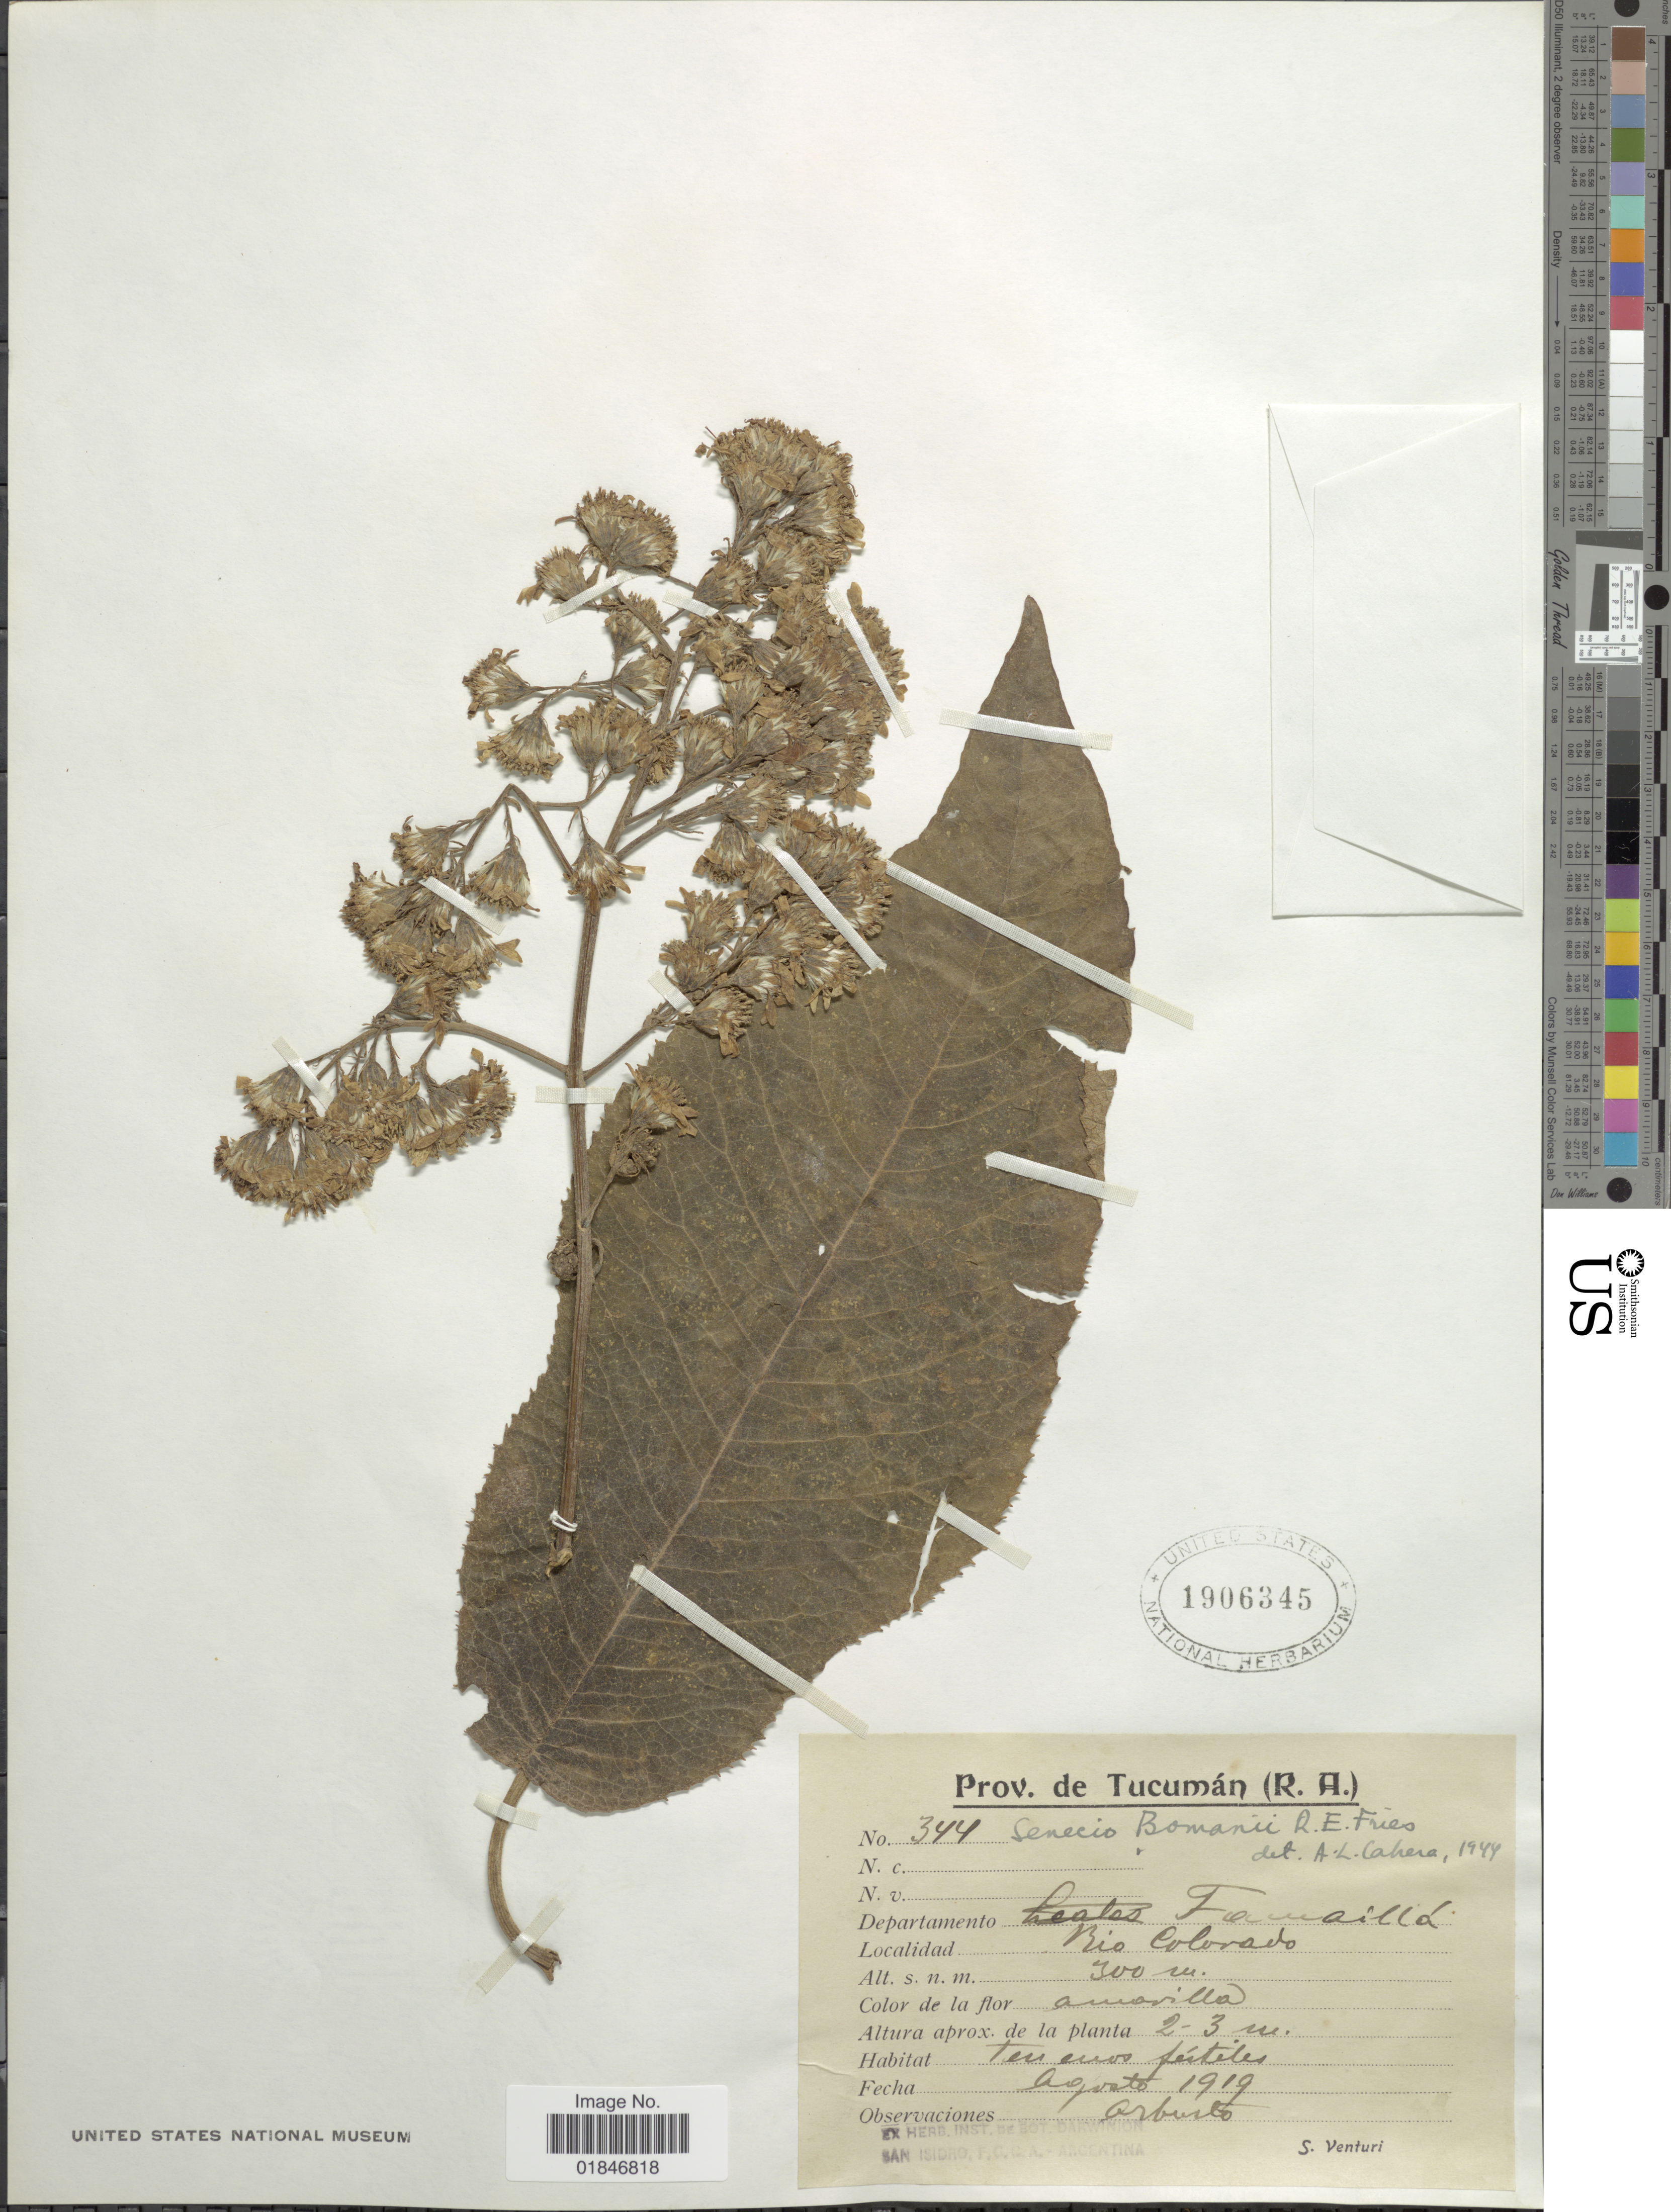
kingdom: Plantae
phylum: Tracheophyta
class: Magnoliopsida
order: Asterales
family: Asteraceae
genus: Dendrophorbium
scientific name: Dendrophorbium bomanii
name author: (R.E. Fr.) C. Jeffrey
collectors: S. Venturi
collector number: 344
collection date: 1919-08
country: Argentina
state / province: Tucumán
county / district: Famailla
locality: Rio Colorado.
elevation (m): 300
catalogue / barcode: US 1906345